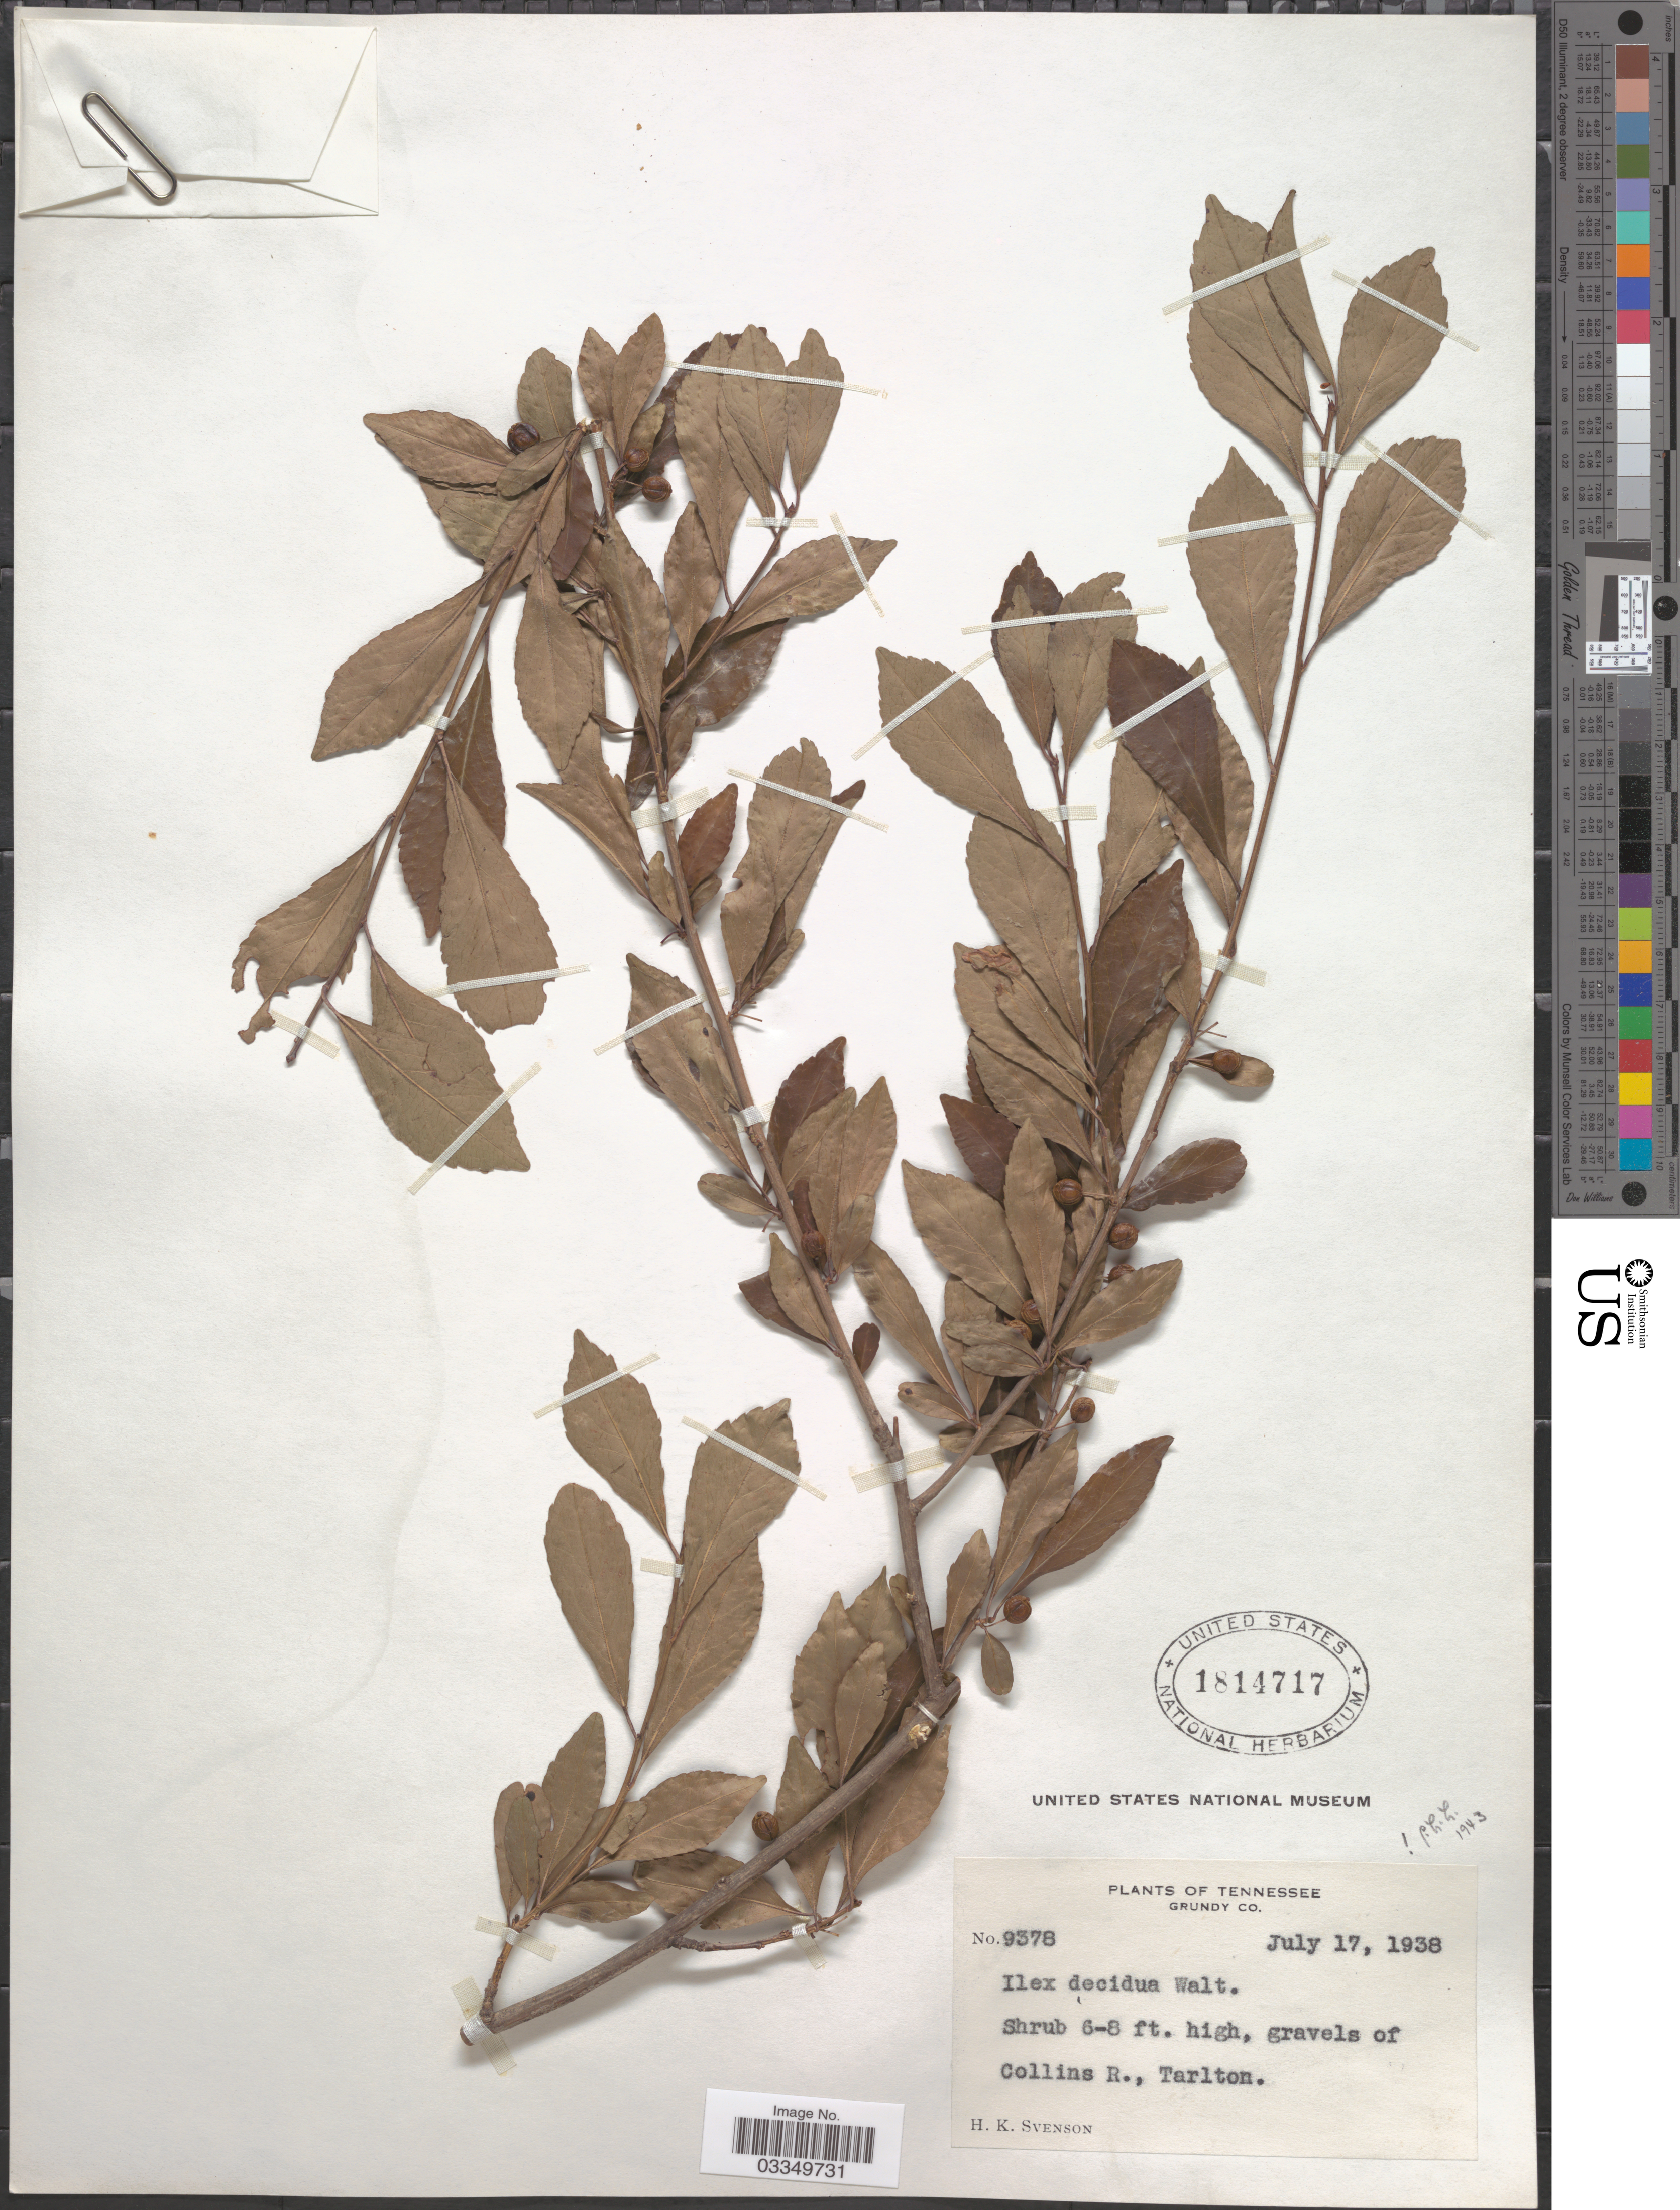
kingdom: Plantae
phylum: Tracheophyta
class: Magnoliopsida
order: Aquifoliales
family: Aquifoliaceae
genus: Ilex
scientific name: Ilex decidua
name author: Walter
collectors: H. K. Svenson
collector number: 9378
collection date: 1938-07-17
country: United States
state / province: Tennessee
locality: Grundy Co. Gravels of Collins R., Tarlton.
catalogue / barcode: US 1814717